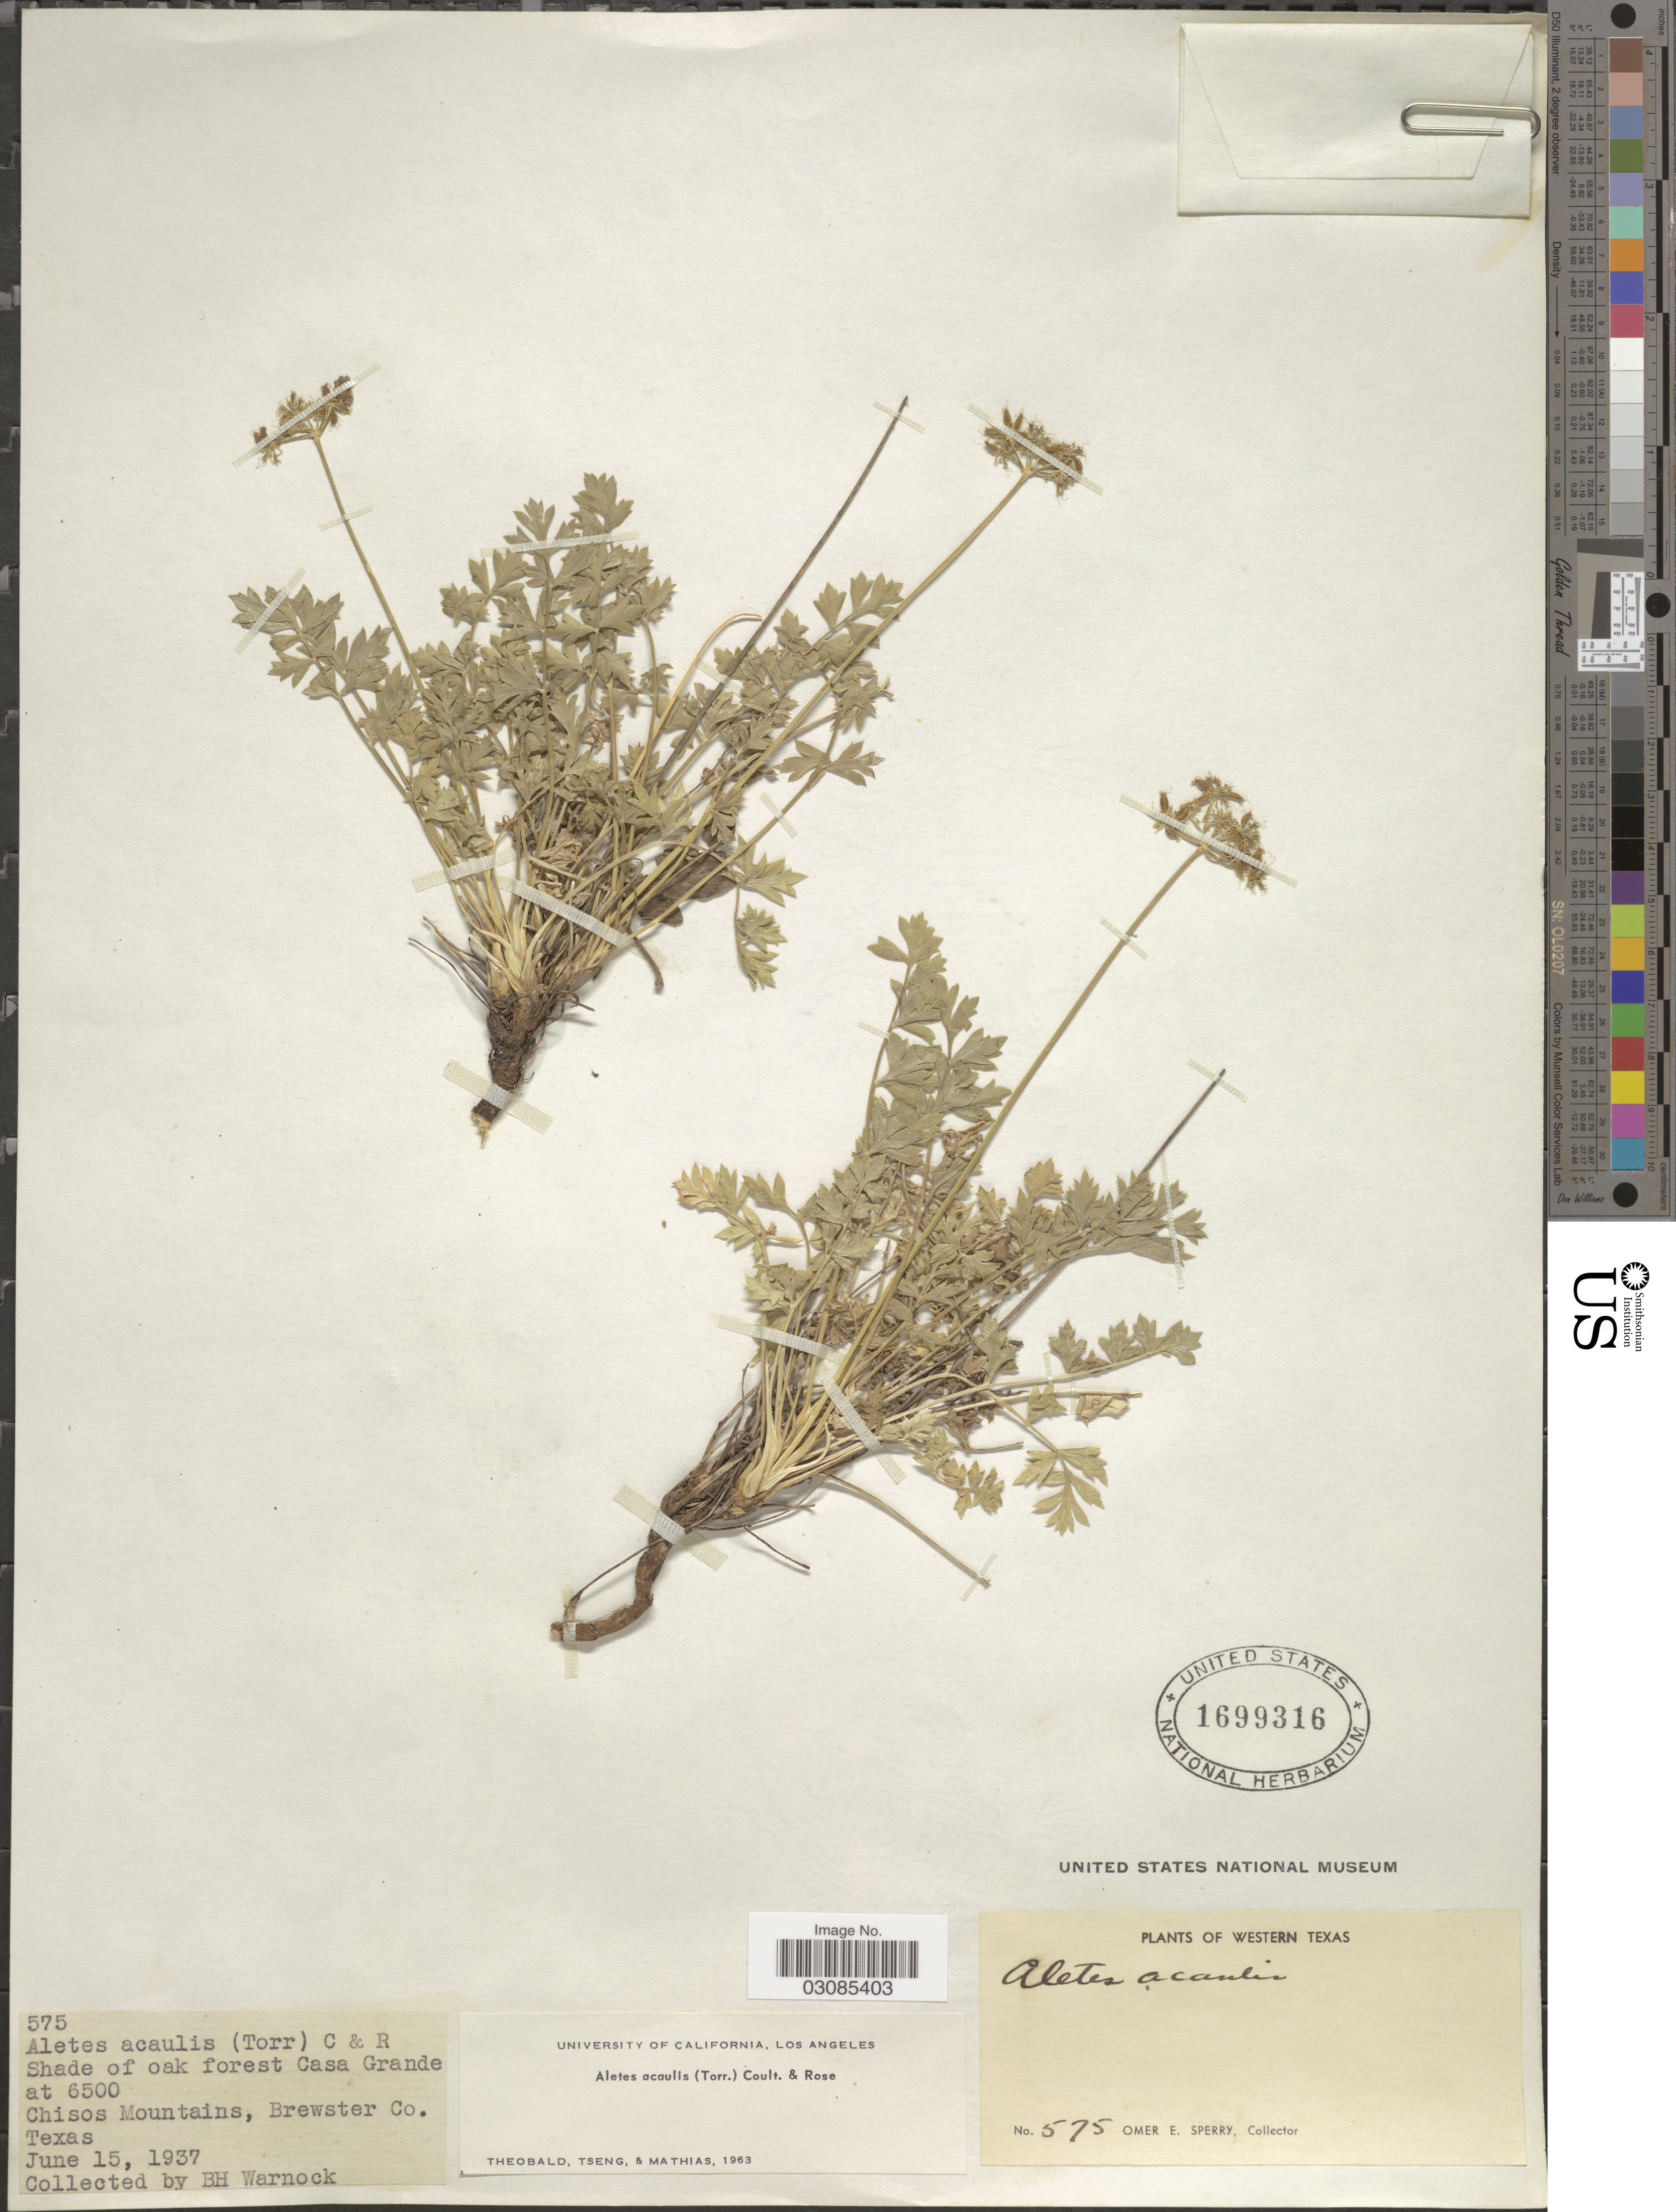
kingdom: Plantae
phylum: Tracheophyta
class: Magnoliopsida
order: Apiales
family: Apiaceae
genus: Aletes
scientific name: Aletes acaulis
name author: (Torr.) J.M. Coult. & Rose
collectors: B. H. Warnock & O. E. Sperry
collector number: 575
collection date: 1937-06-15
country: United States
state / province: Texas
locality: Western Texas. Shade of oak forest Casa Grande. Chisos Mountains, Brewster Co.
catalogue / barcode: US 1699316